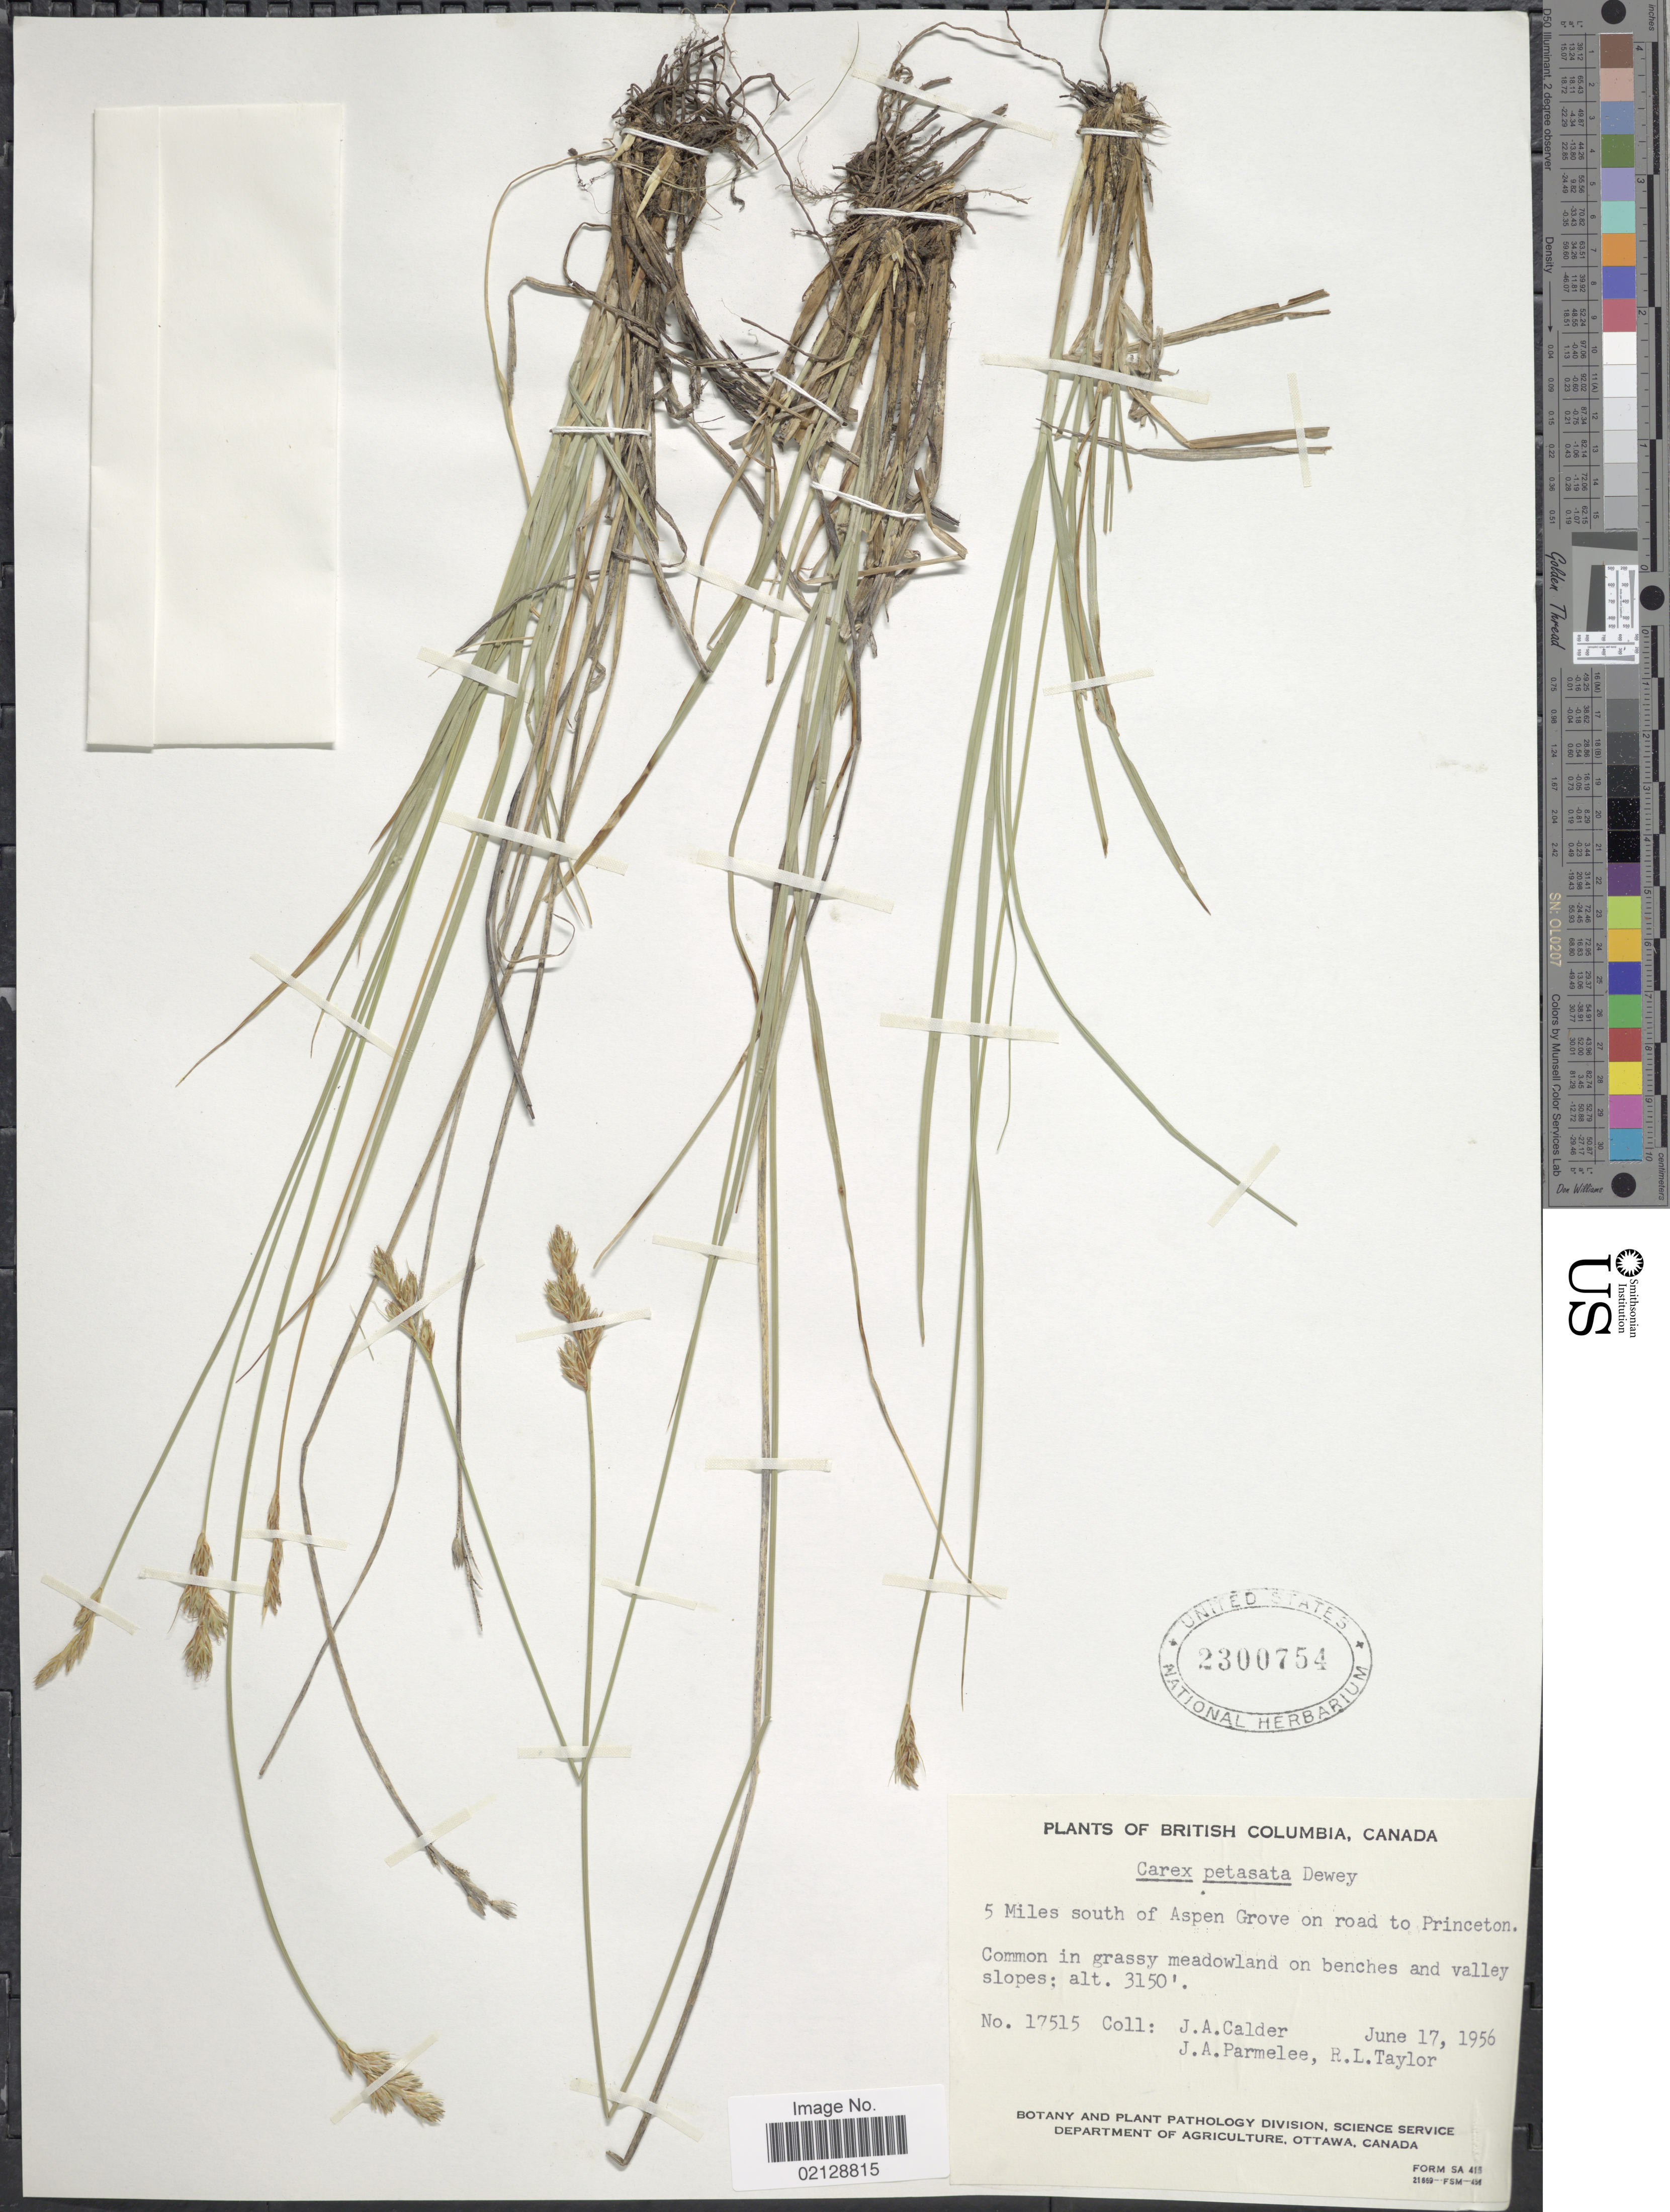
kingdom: Plantae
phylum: Tracheophyta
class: Liliopsida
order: Poales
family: Cyperaceae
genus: Carex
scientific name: Carex petasata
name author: Dewey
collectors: J. A. Calder, J. A. Parmelee & R. Taylor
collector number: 17515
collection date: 1956-06-17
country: Canada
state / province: British Columbia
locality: British Colombia, Canada, 5 miles south of Aspen Grove on road to Princeton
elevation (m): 960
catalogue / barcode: US 2300754